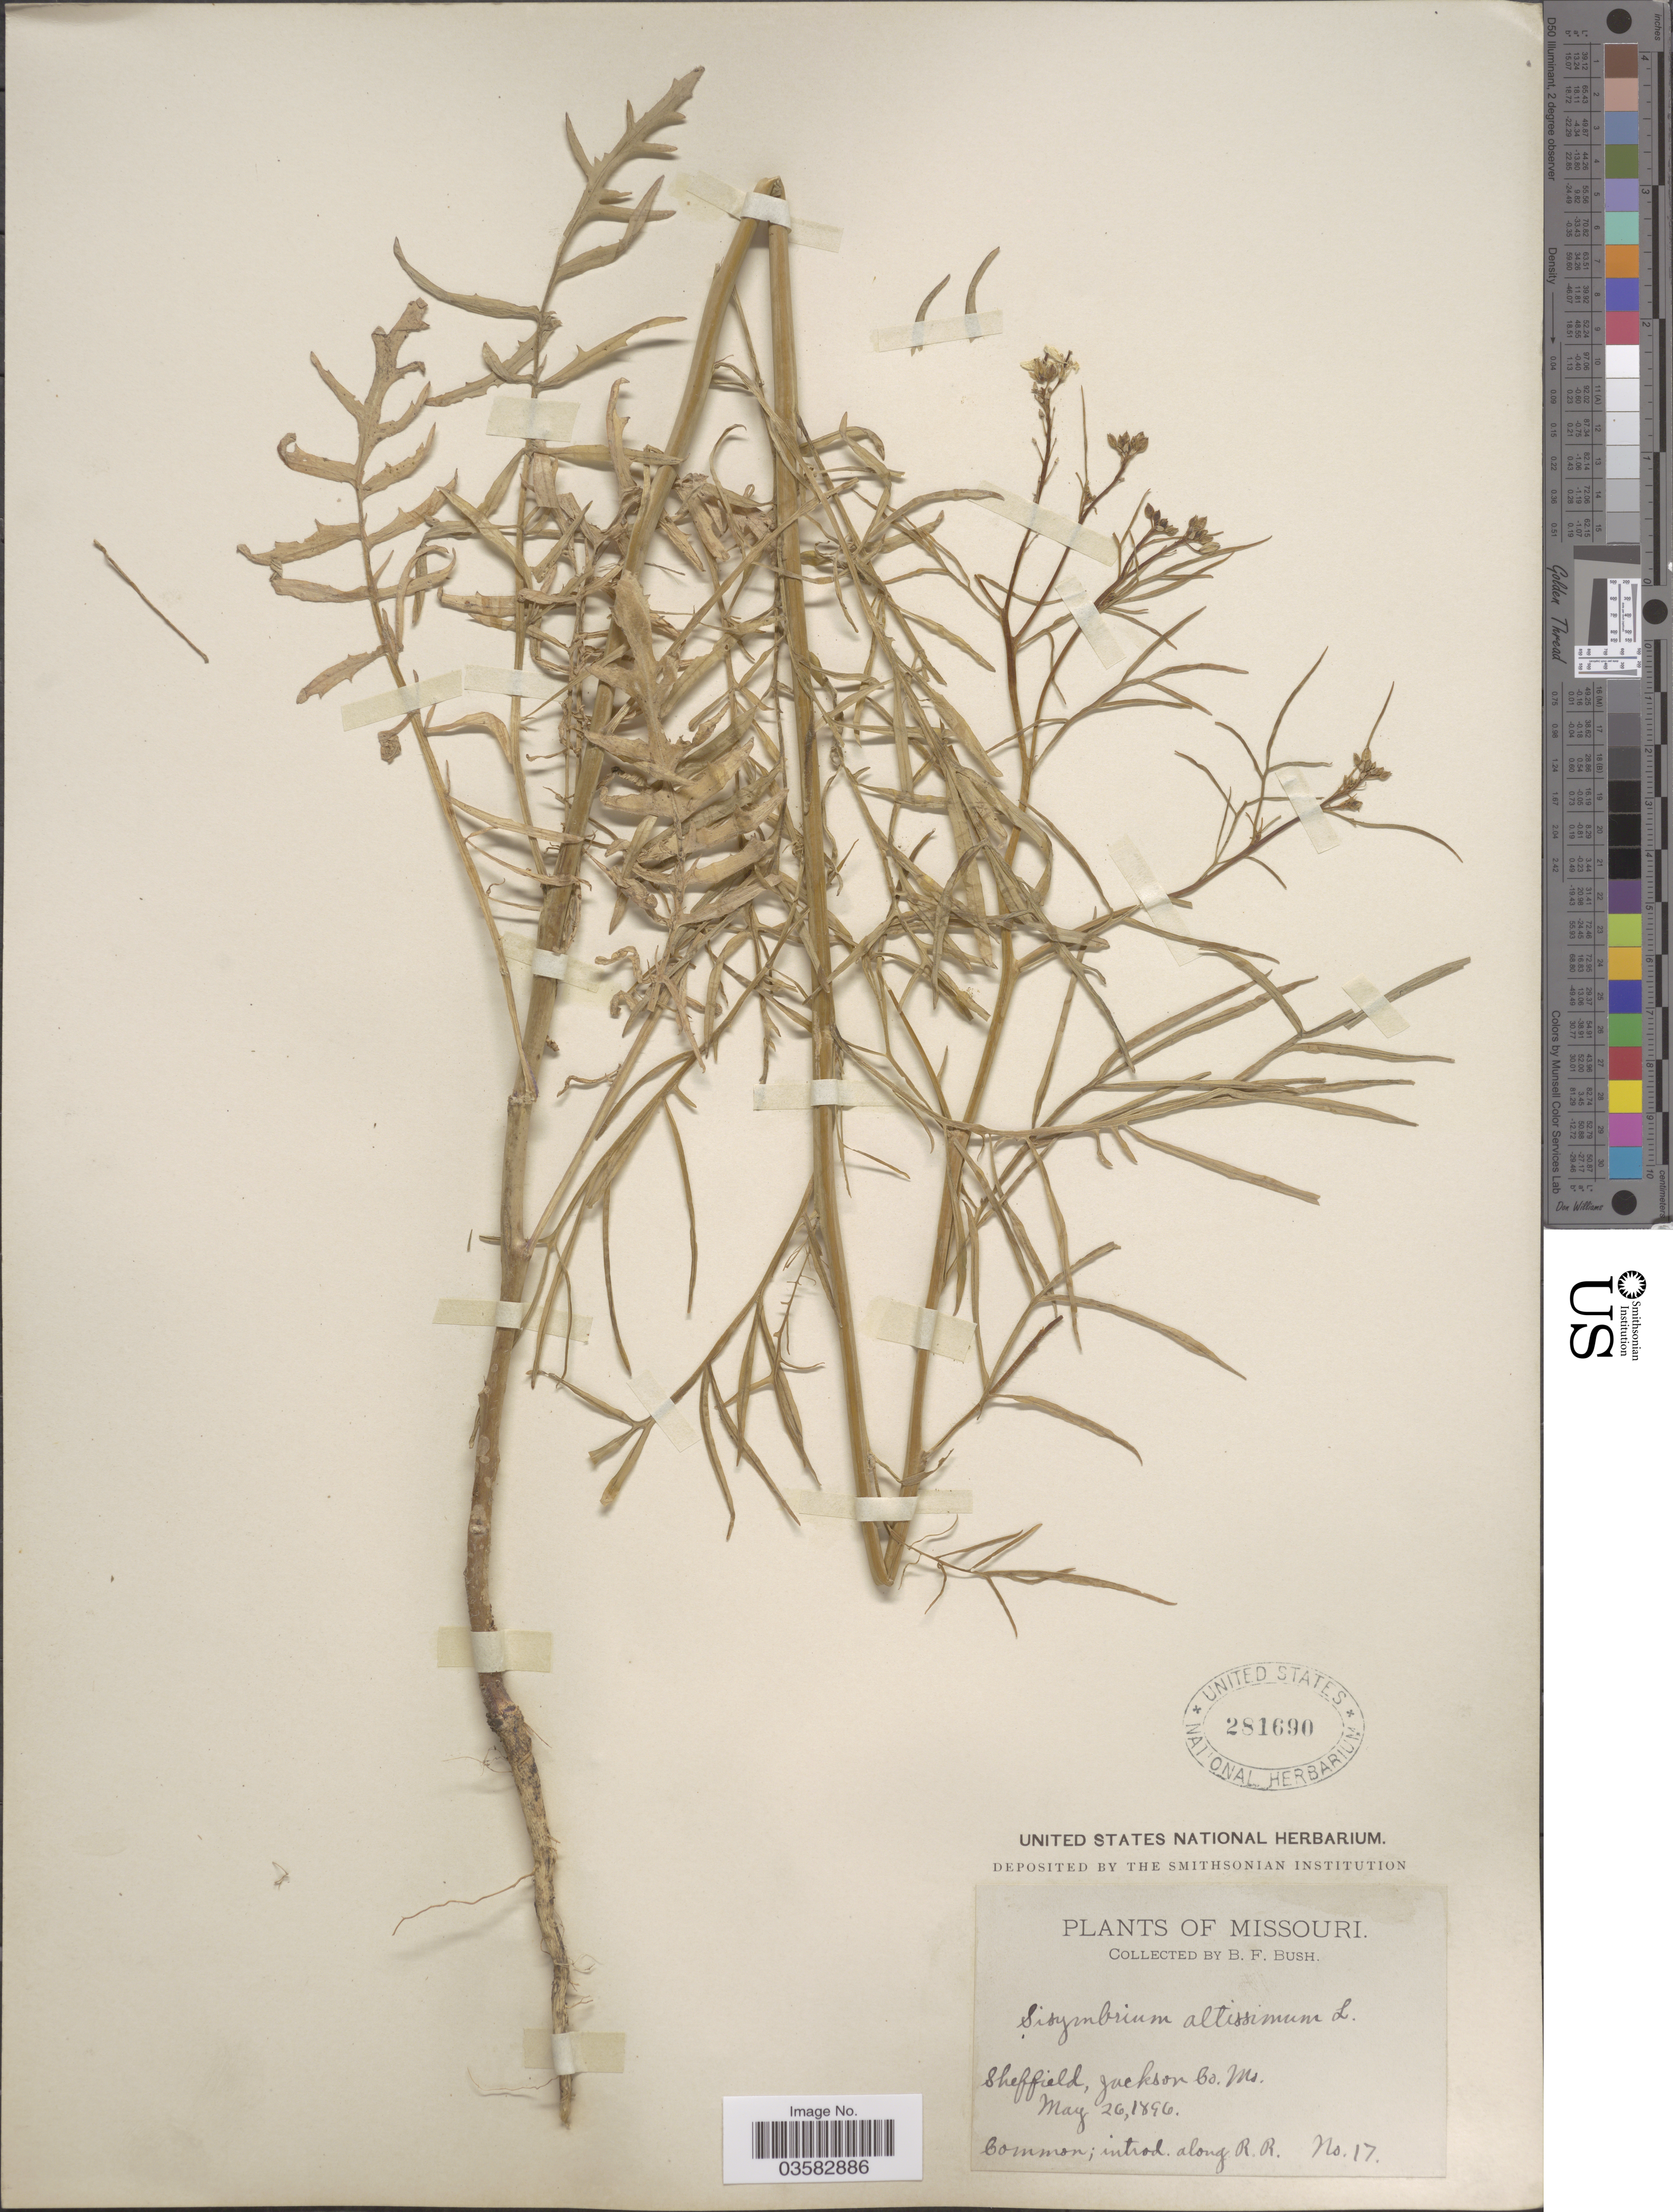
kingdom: Plantae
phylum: Tracheophyta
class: Magnoliopsida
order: Brassicales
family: Brassicaceae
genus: Sisymbrium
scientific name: Sisymbrium altissimum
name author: L.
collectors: B. F. Bush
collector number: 17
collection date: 1896-05-26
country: United States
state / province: Missouri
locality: Sheffield, Jackson Co.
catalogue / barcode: US 281690